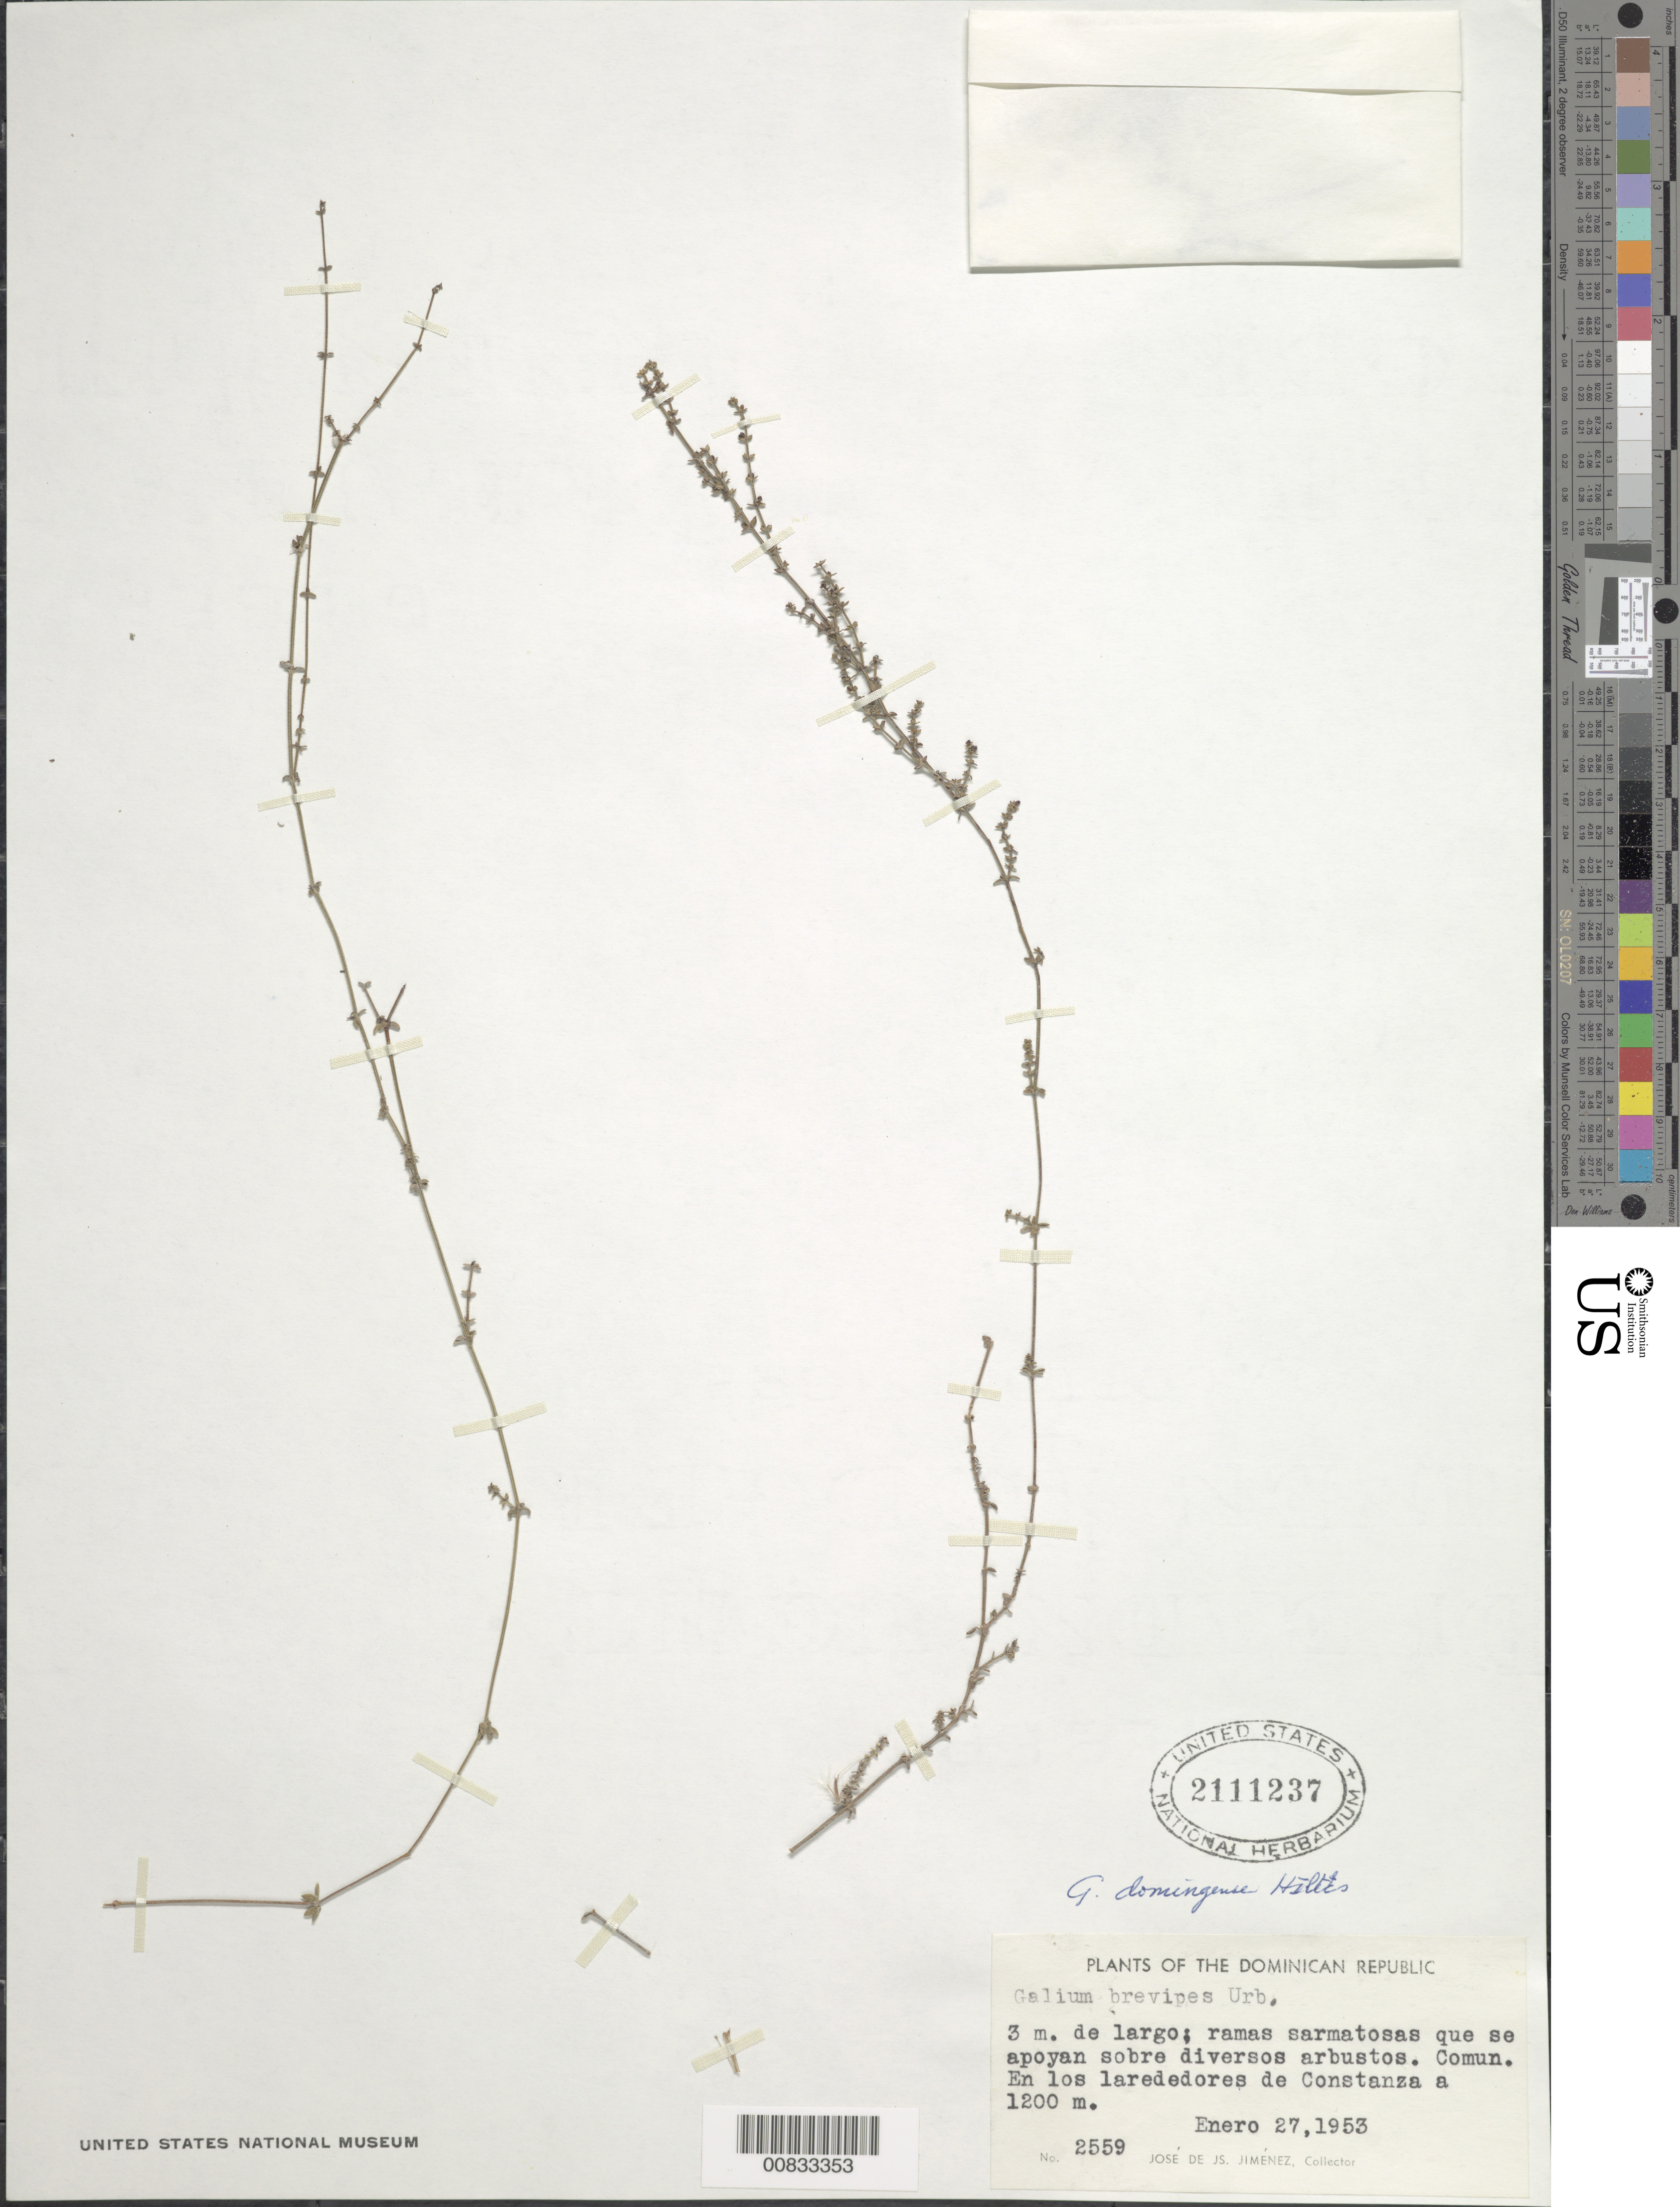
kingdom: Plantae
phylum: Tracheophyta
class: Magnoliopsida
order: Gentianales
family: Rubiaceae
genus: Galium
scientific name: Galium domingense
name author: Iltis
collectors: J. J. Jiménez Almonte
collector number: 2559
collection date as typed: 27 Jan 1953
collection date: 1953-01-27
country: Dominican Republic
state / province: La Vega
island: Hispaniola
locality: En los larededores de Constanza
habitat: Se apoyan sobre diversos arbustos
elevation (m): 1200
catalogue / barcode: US 2111237